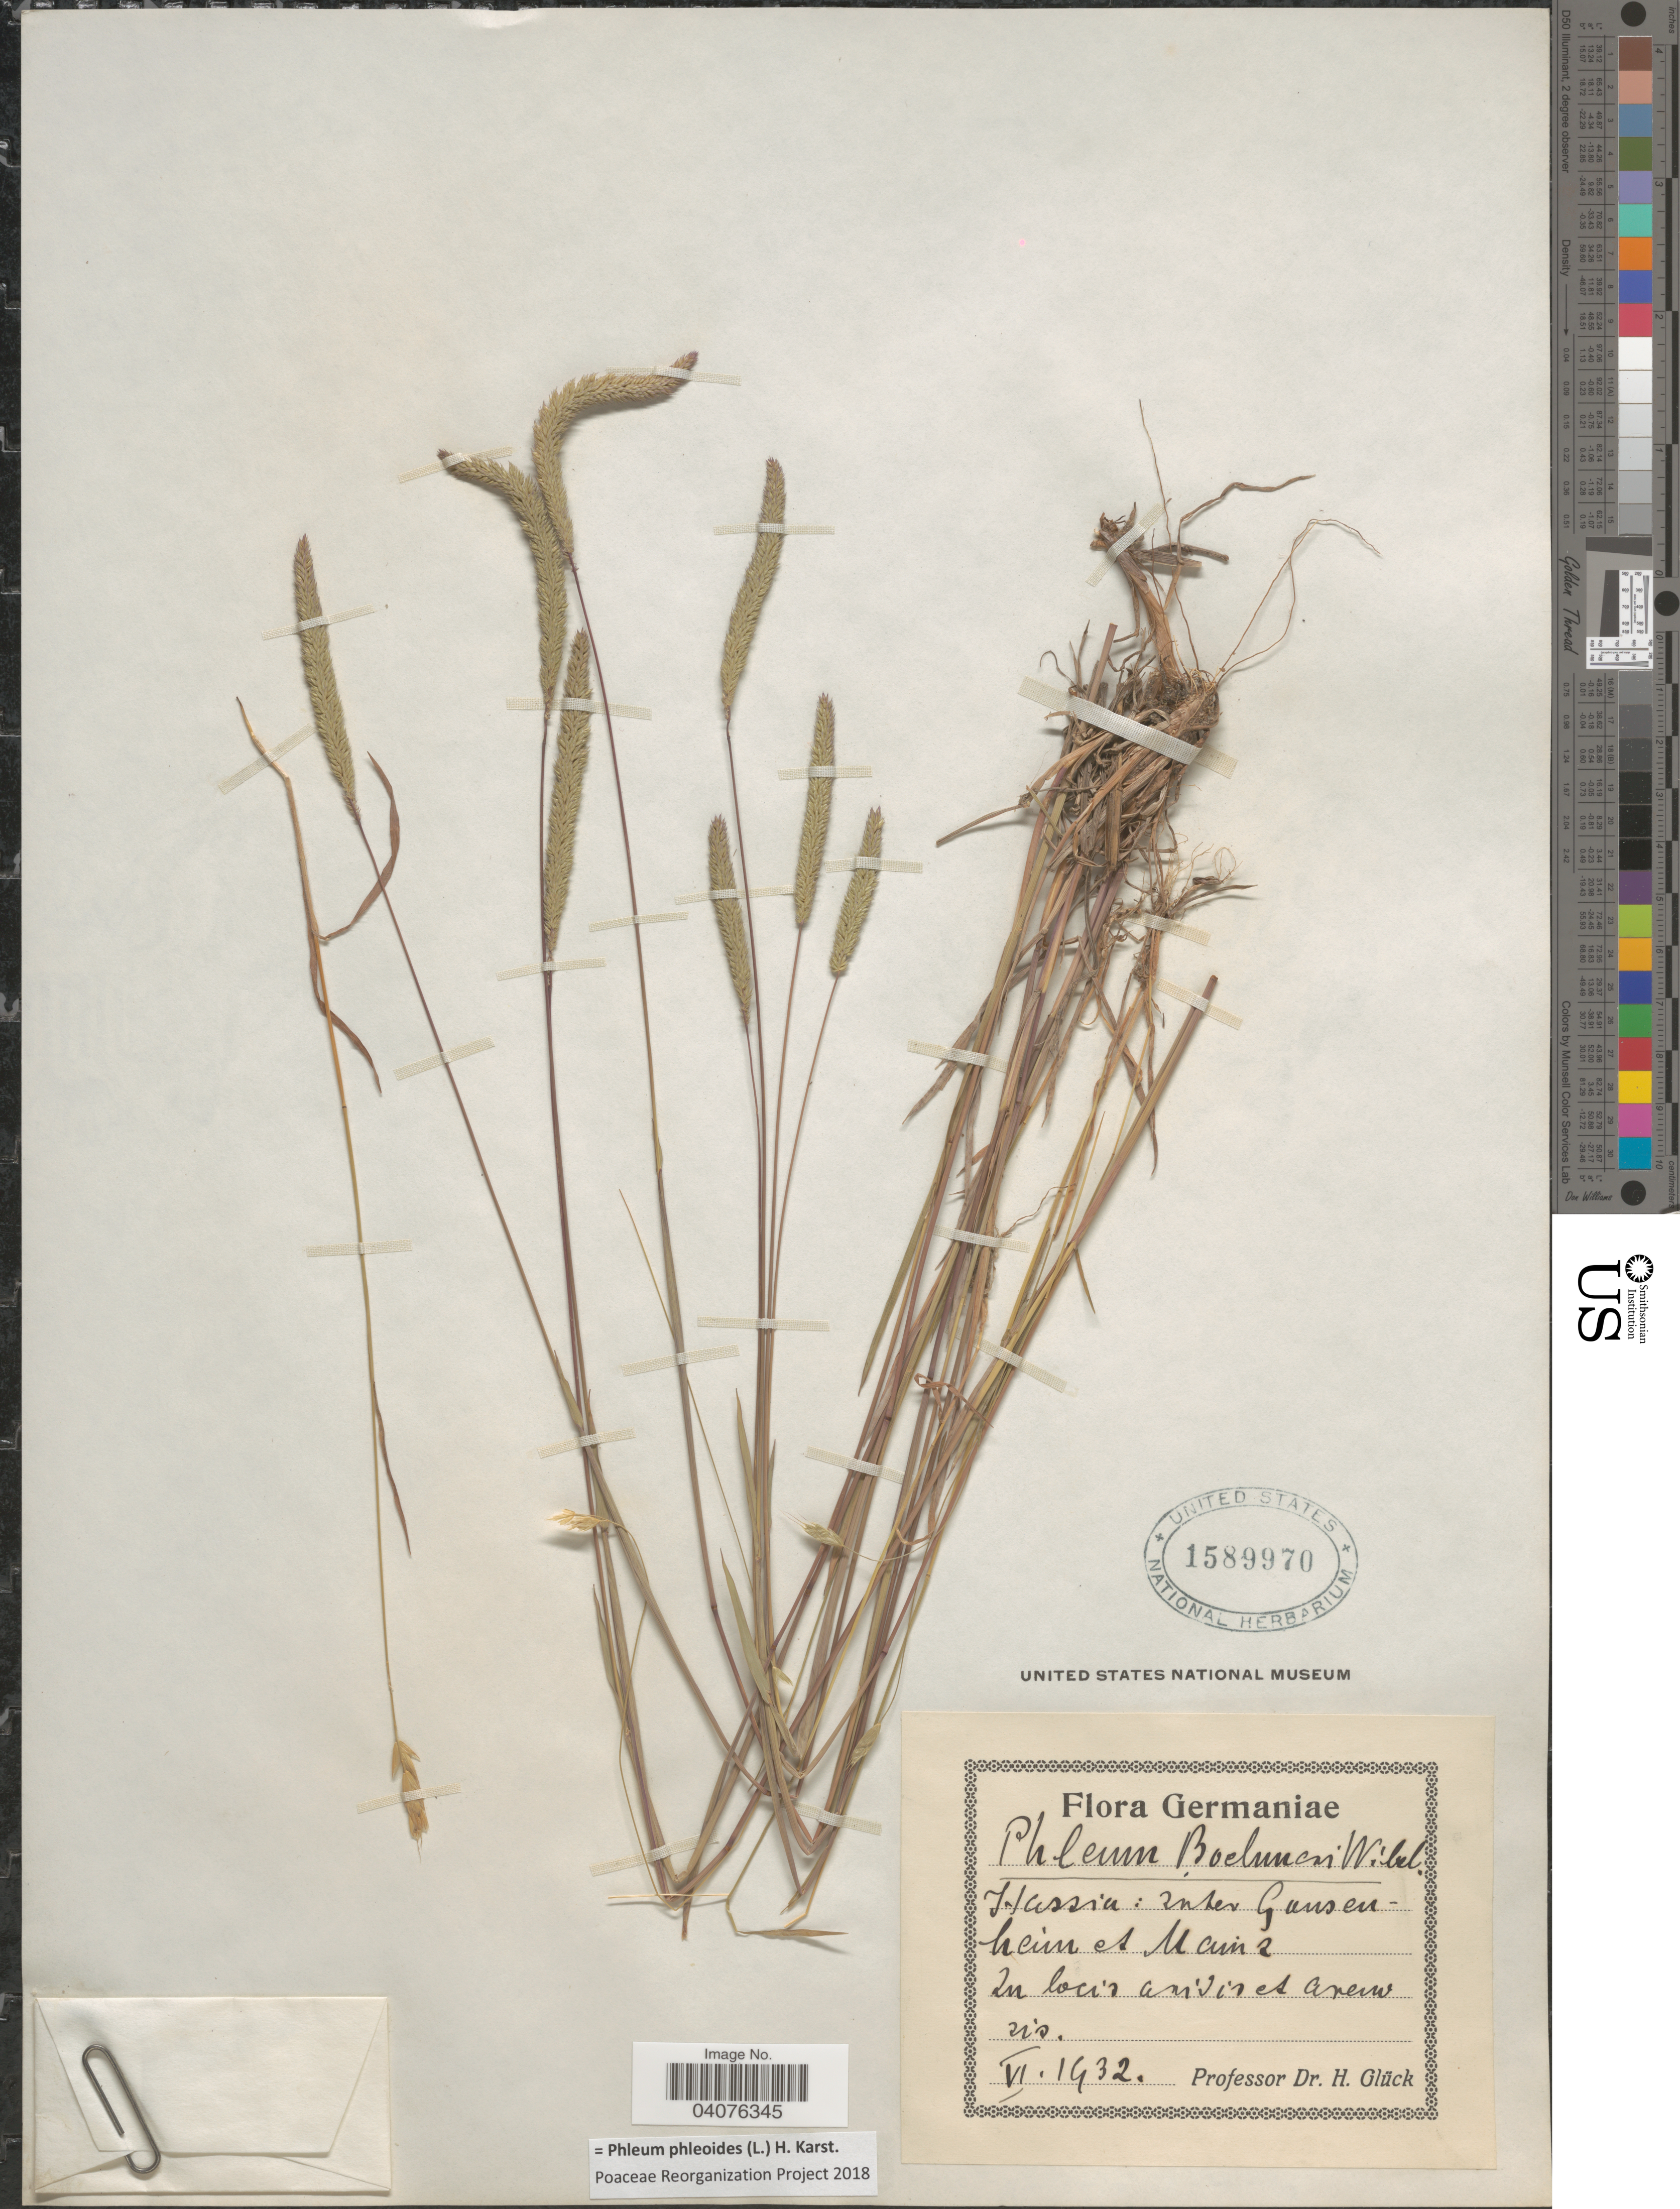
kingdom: Plantae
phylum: Tracheophyta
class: Liliopsida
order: Poales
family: Poaceae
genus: Phleum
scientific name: Phleum phleoides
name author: (L.) H. Karst.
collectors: H. Glück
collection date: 1932-06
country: Germany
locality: Hassia: inter Gansenheim et Mainz. In locis arivines et arenosis.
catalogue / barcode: US 1589970